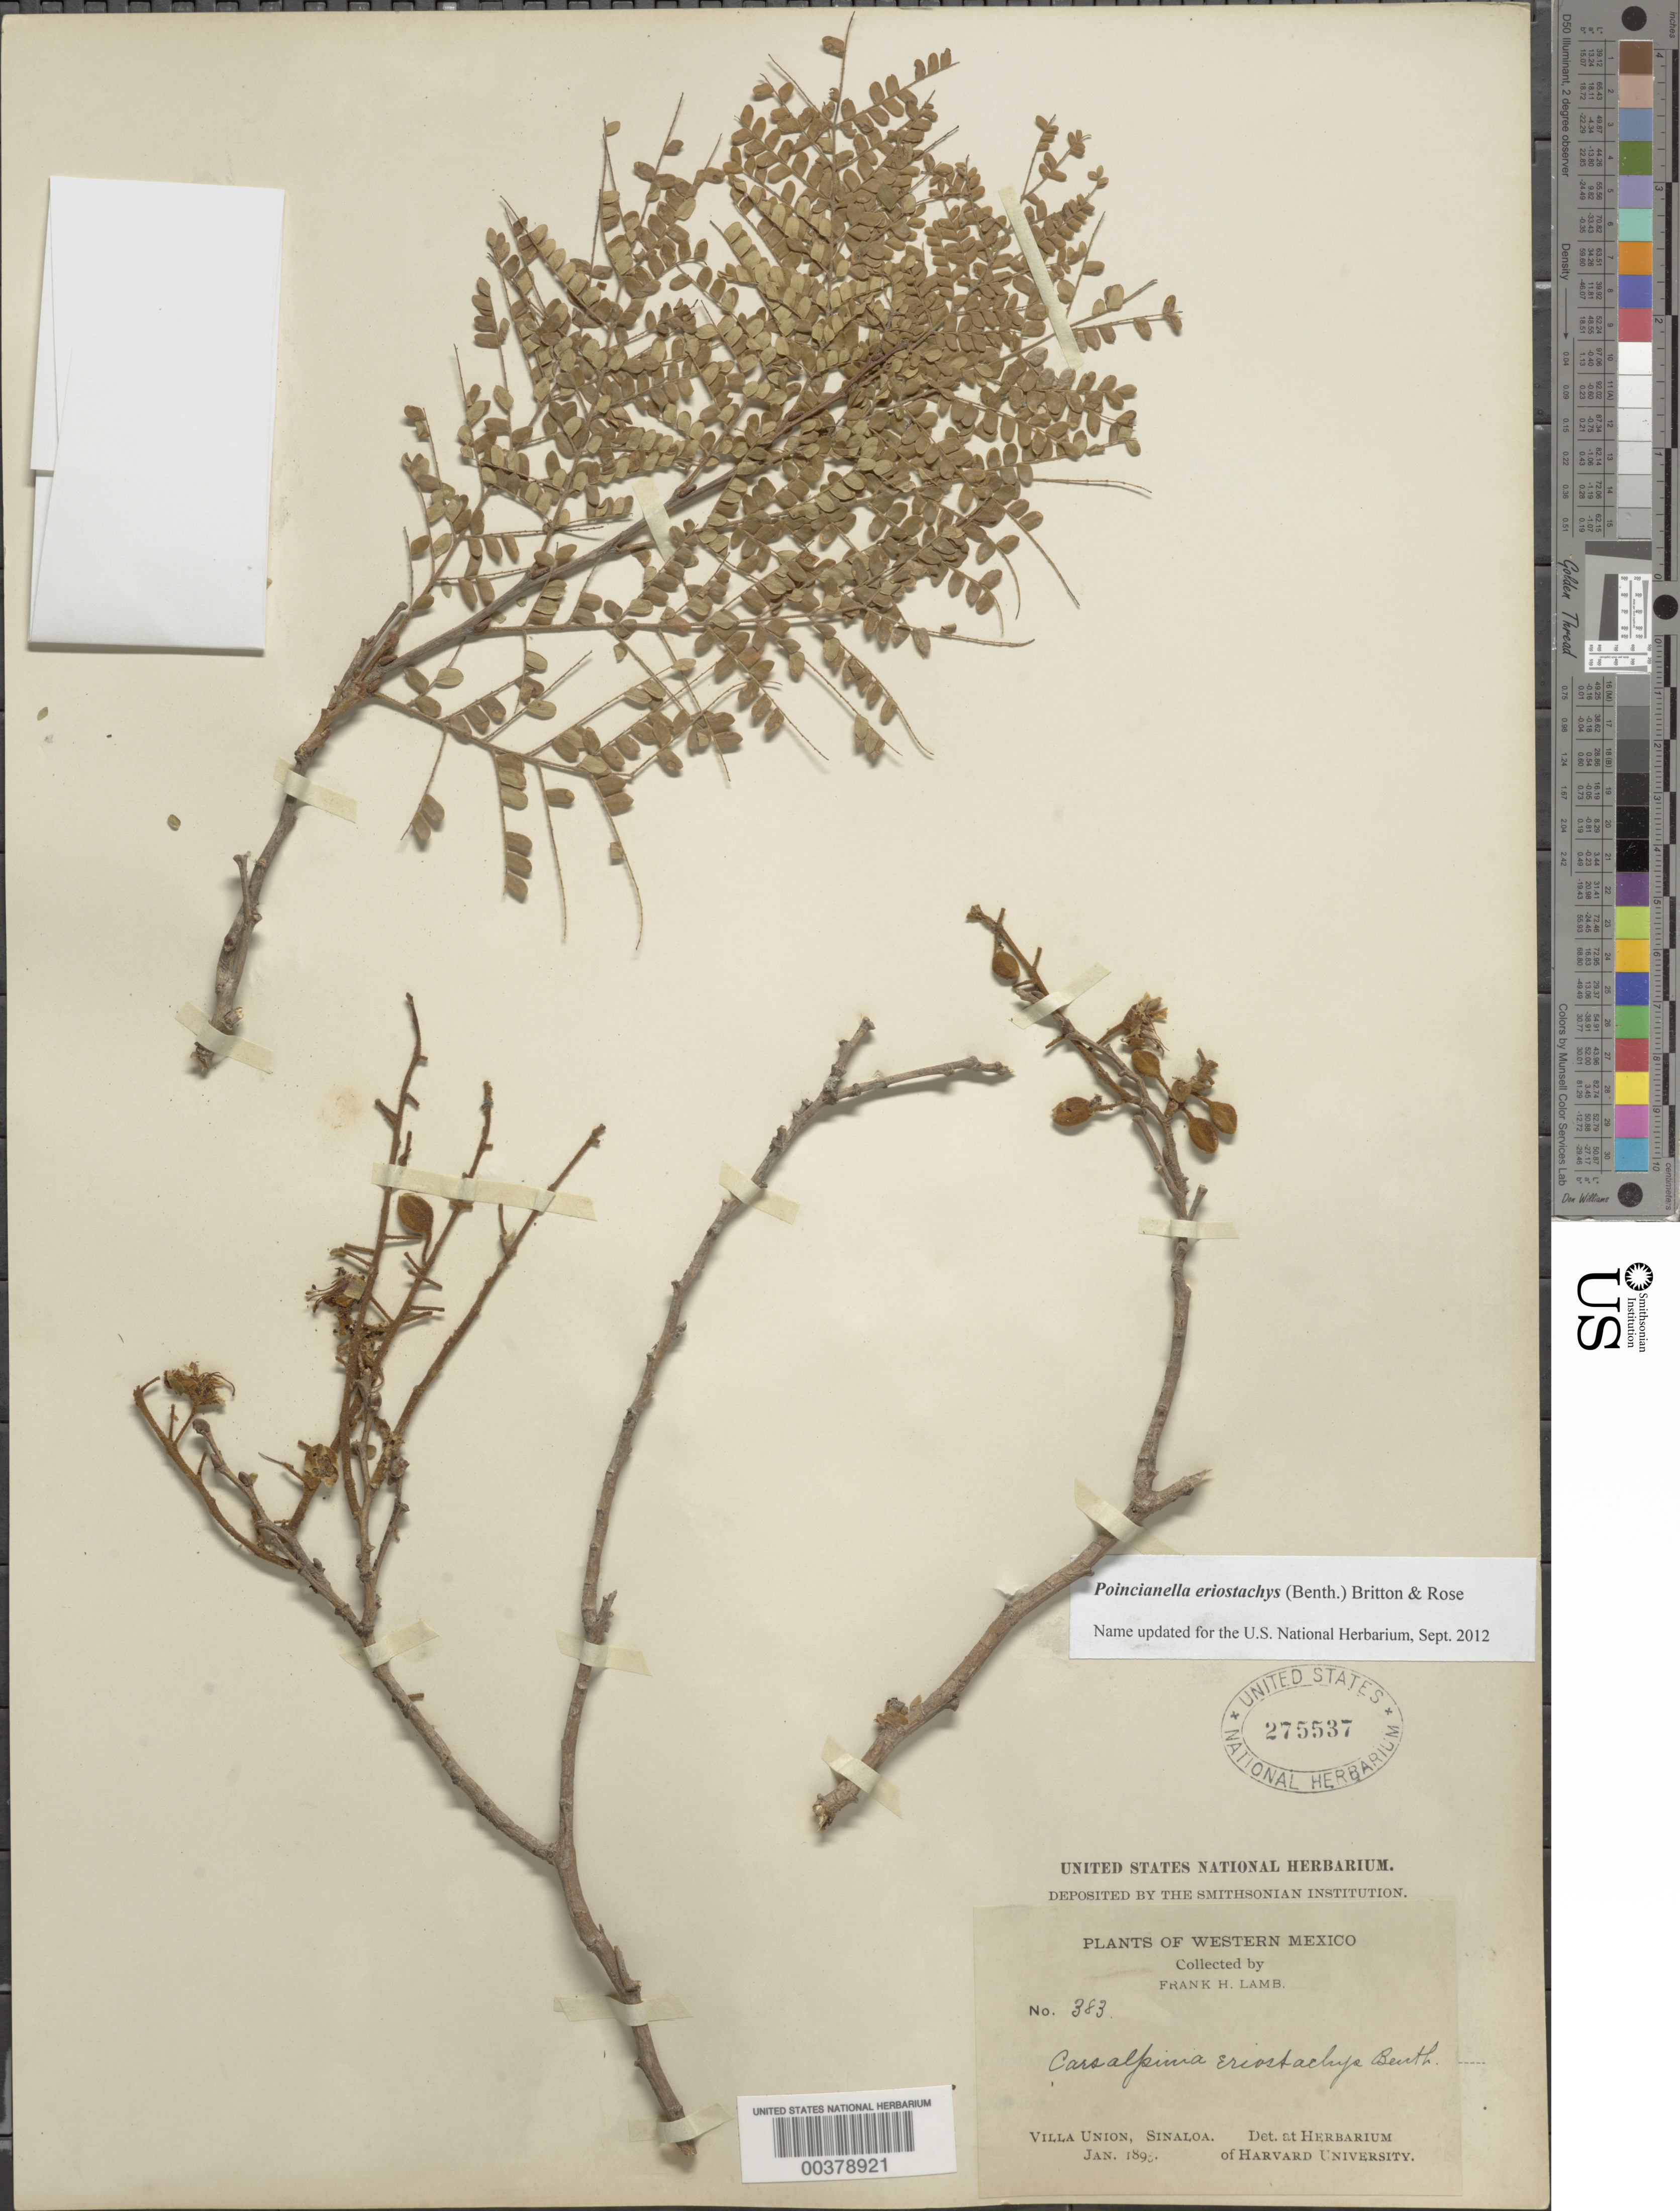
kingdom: Plantae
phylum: Tracheophyta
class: Magnoliopsida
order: Fabales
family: Fabaceae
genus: Cenostigma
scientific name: Cenostigma eriostachys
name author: (Benth.) Gagnon & G.P. Lewis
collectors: F. H. Lamb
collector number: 383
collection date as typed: Jan 1895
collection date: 1895-01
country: Mexico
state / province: Sinaloa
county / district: Mazatlán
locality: Villa Unión.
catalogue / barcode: US 275537